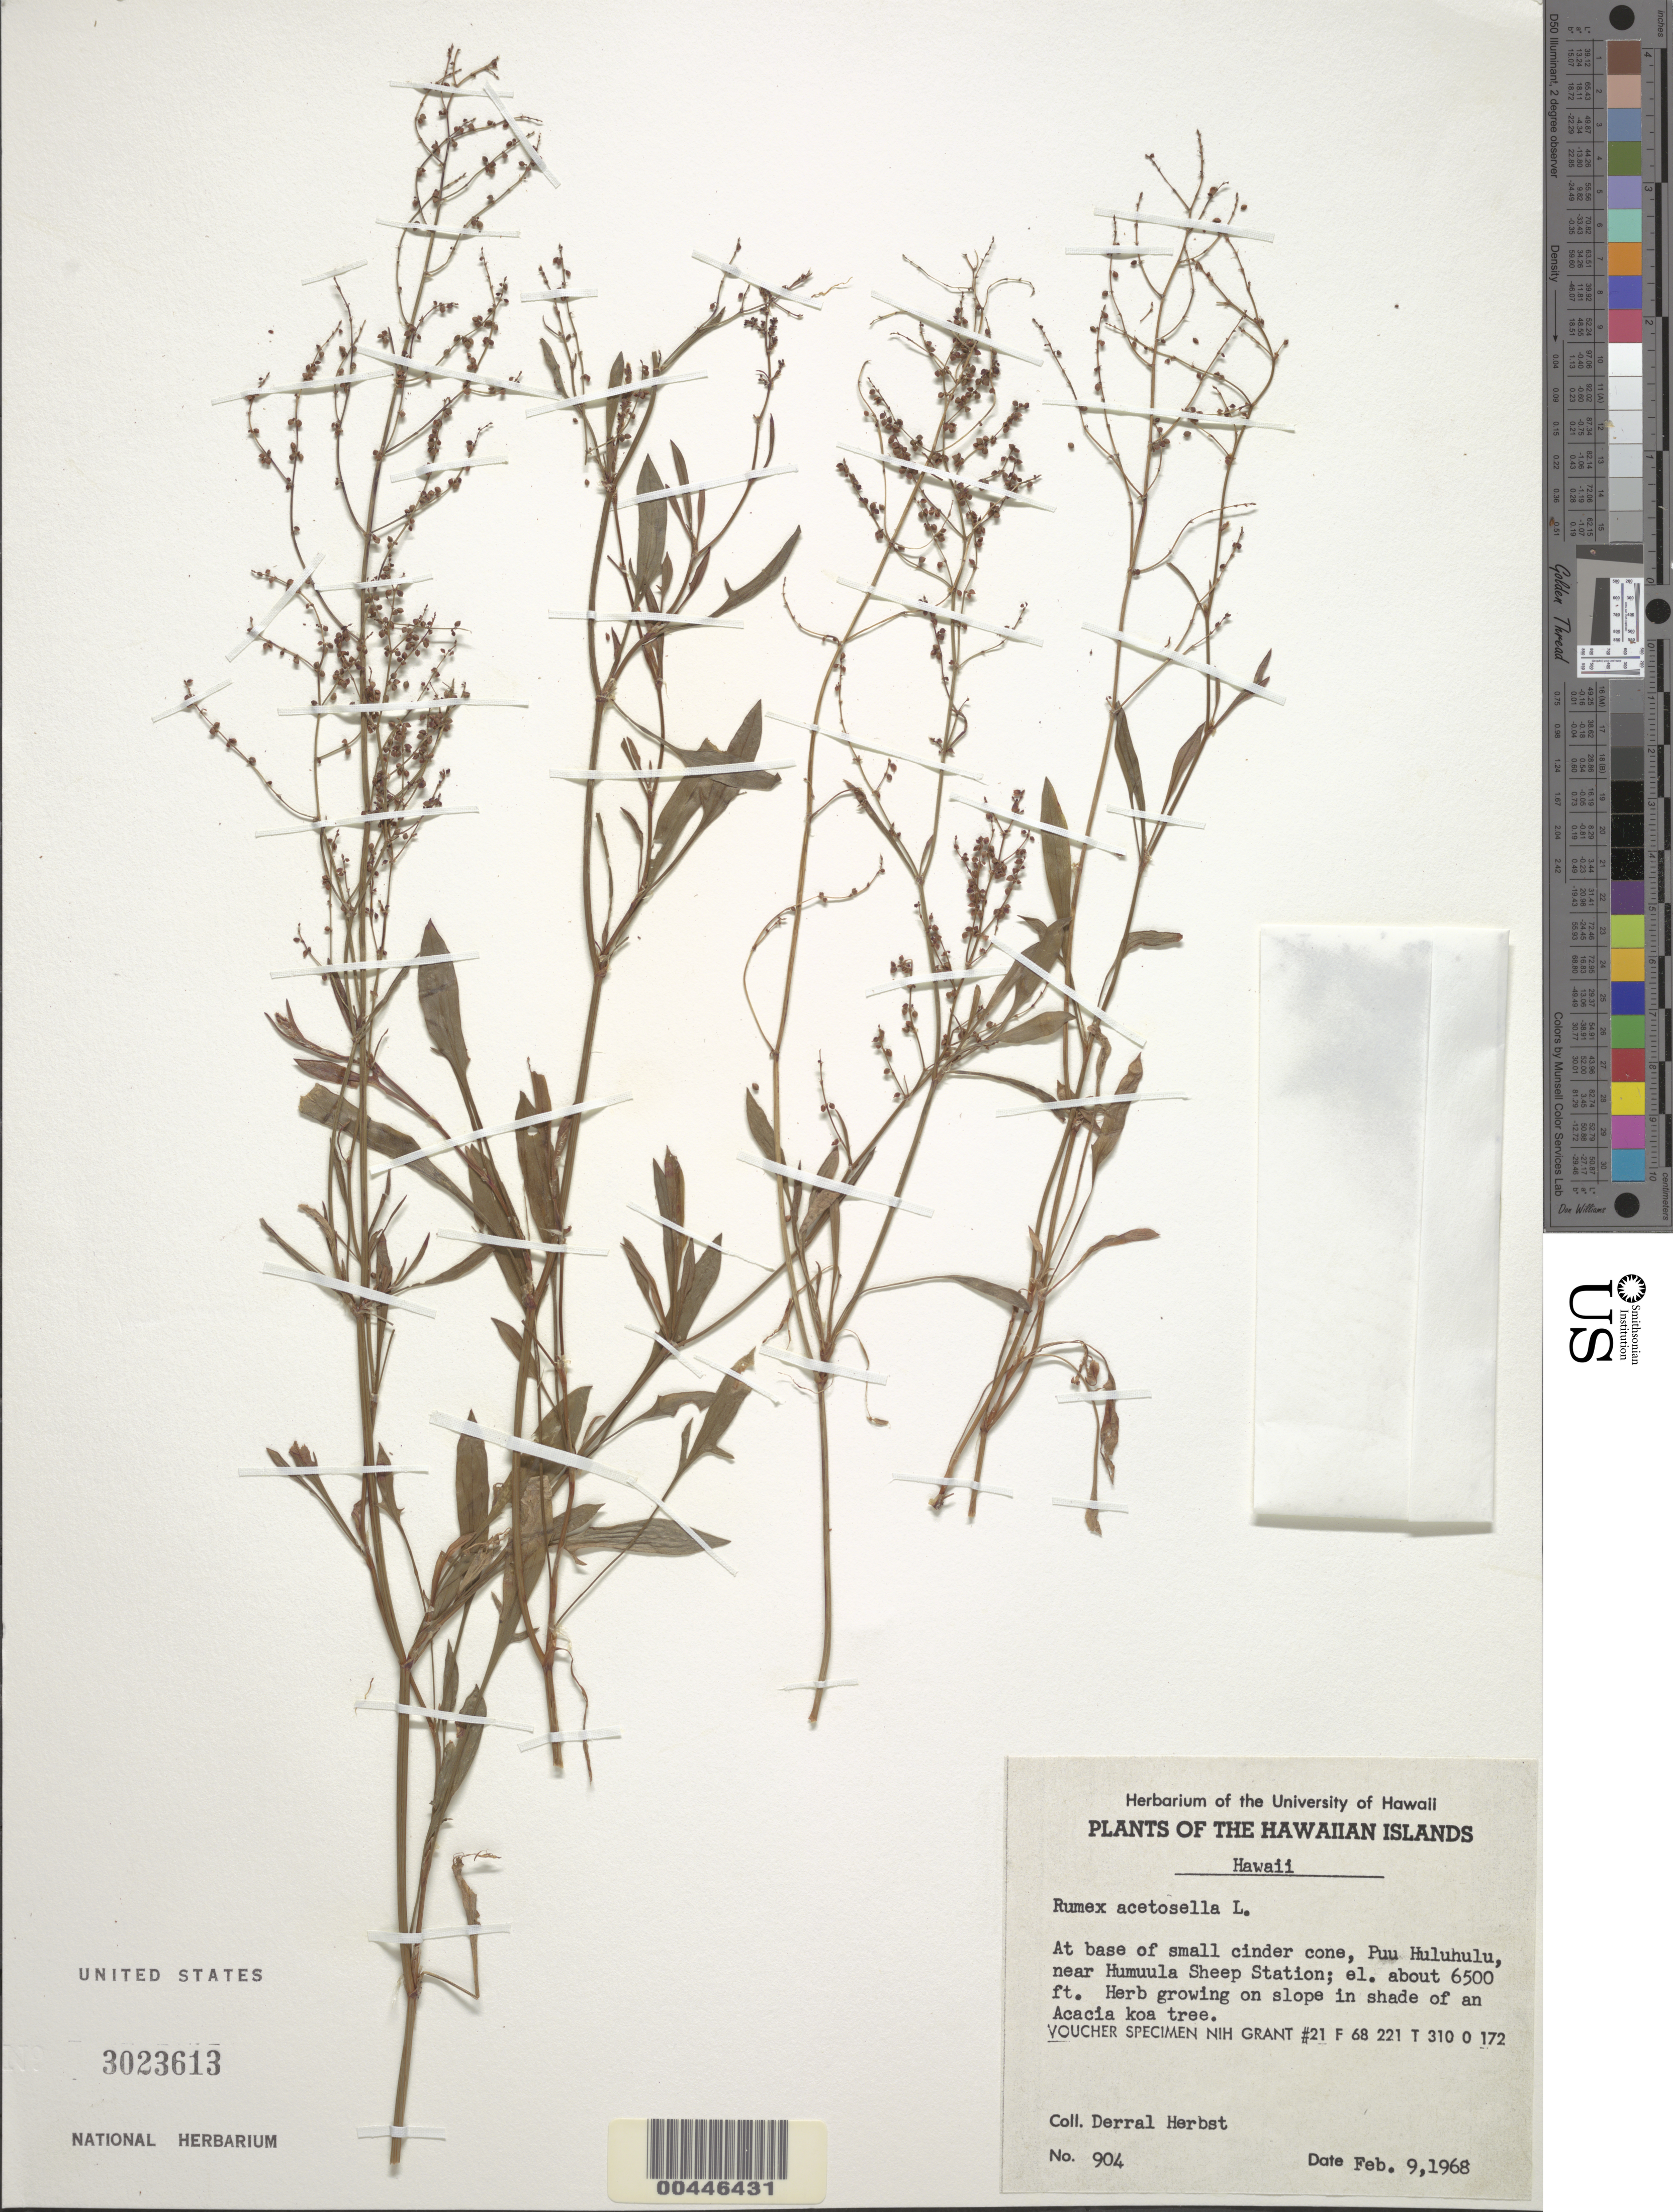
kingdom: Plantae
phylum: Tracheophyta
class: Magnoliopsida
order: Caryophyllales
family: Polygonaceae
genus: Rumex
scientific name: Rumex acetosella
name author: L.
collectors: D. R. Herbst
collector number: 904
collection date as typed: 9 Feb 1968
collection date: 1968-02-09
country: United States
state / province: Hawaii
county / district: Hawaii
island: Hawaii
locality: At base of small cinder cone, Puu Huluhulu, near Humuula Sheep Station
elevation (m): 1981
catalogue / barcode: US 3023613